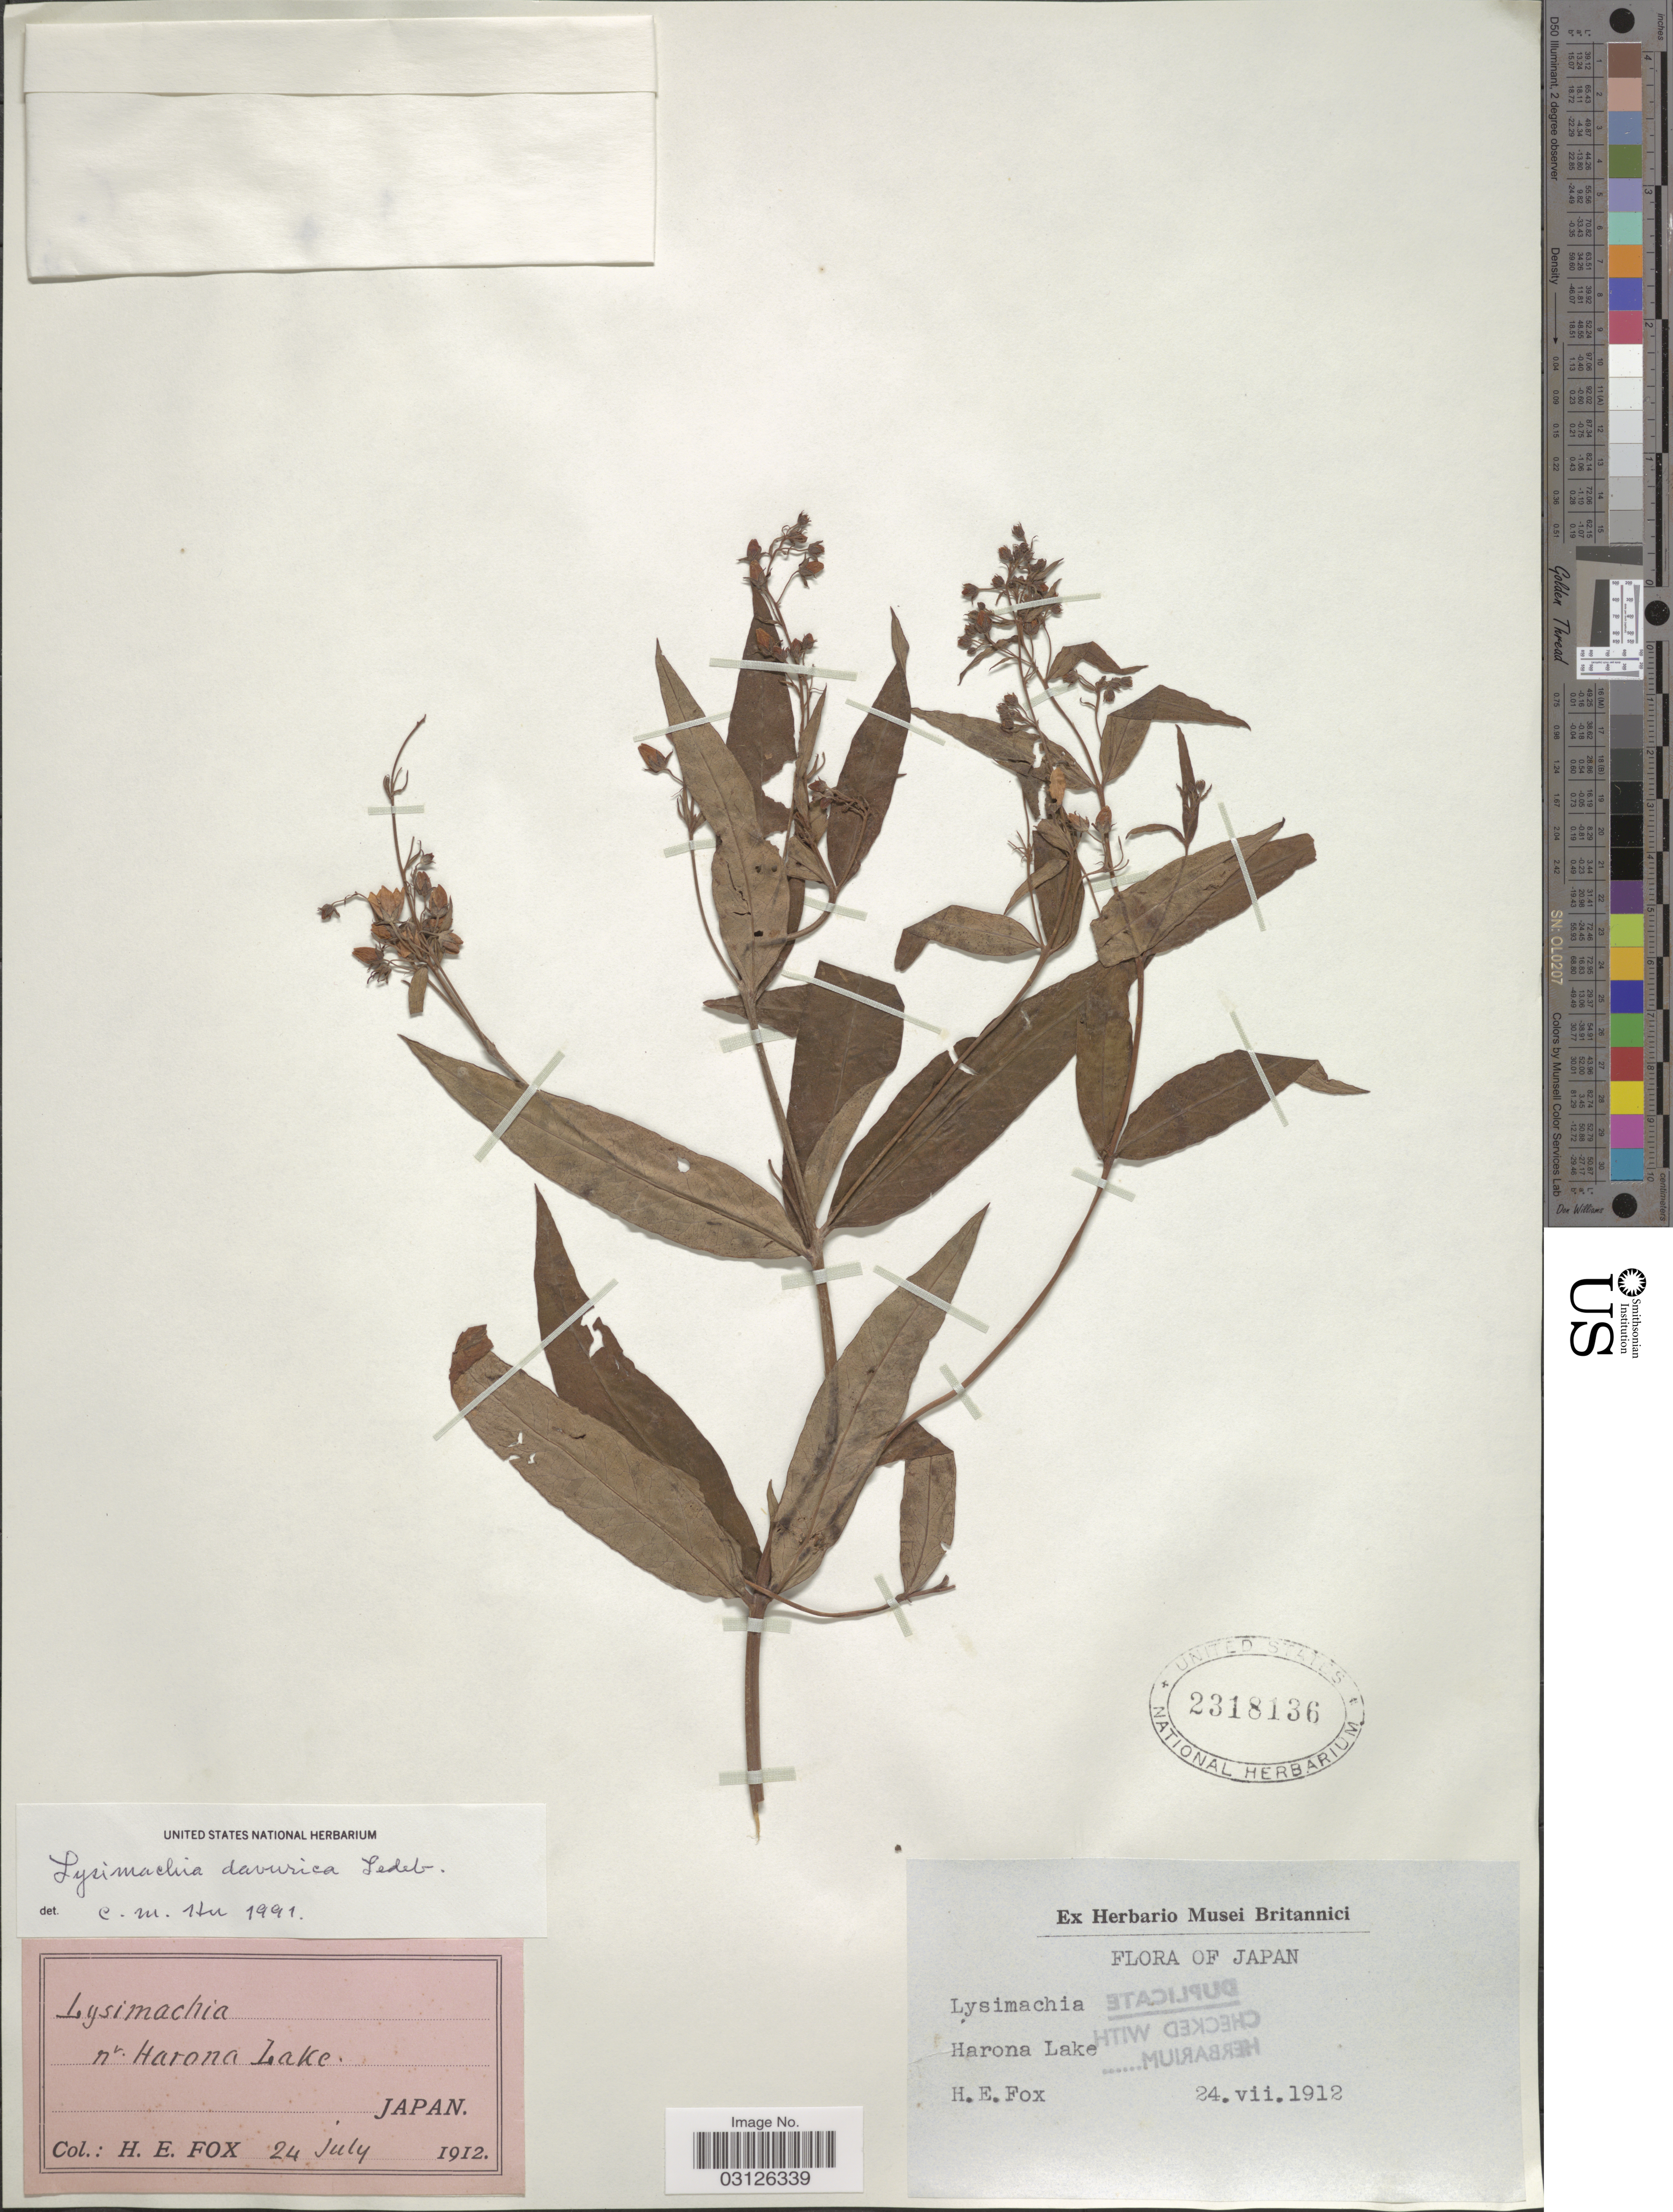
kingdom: Plantae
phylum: Tracheophyta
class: Magnoliopsida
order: Ericales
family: Primulaceae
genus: Lysimachia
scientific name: Lysimachia davurica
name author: Ledeb.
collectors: H. Fox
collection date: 1913-07-24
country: Japan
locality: Nr. Harona Lake.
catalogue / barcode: US 2318136